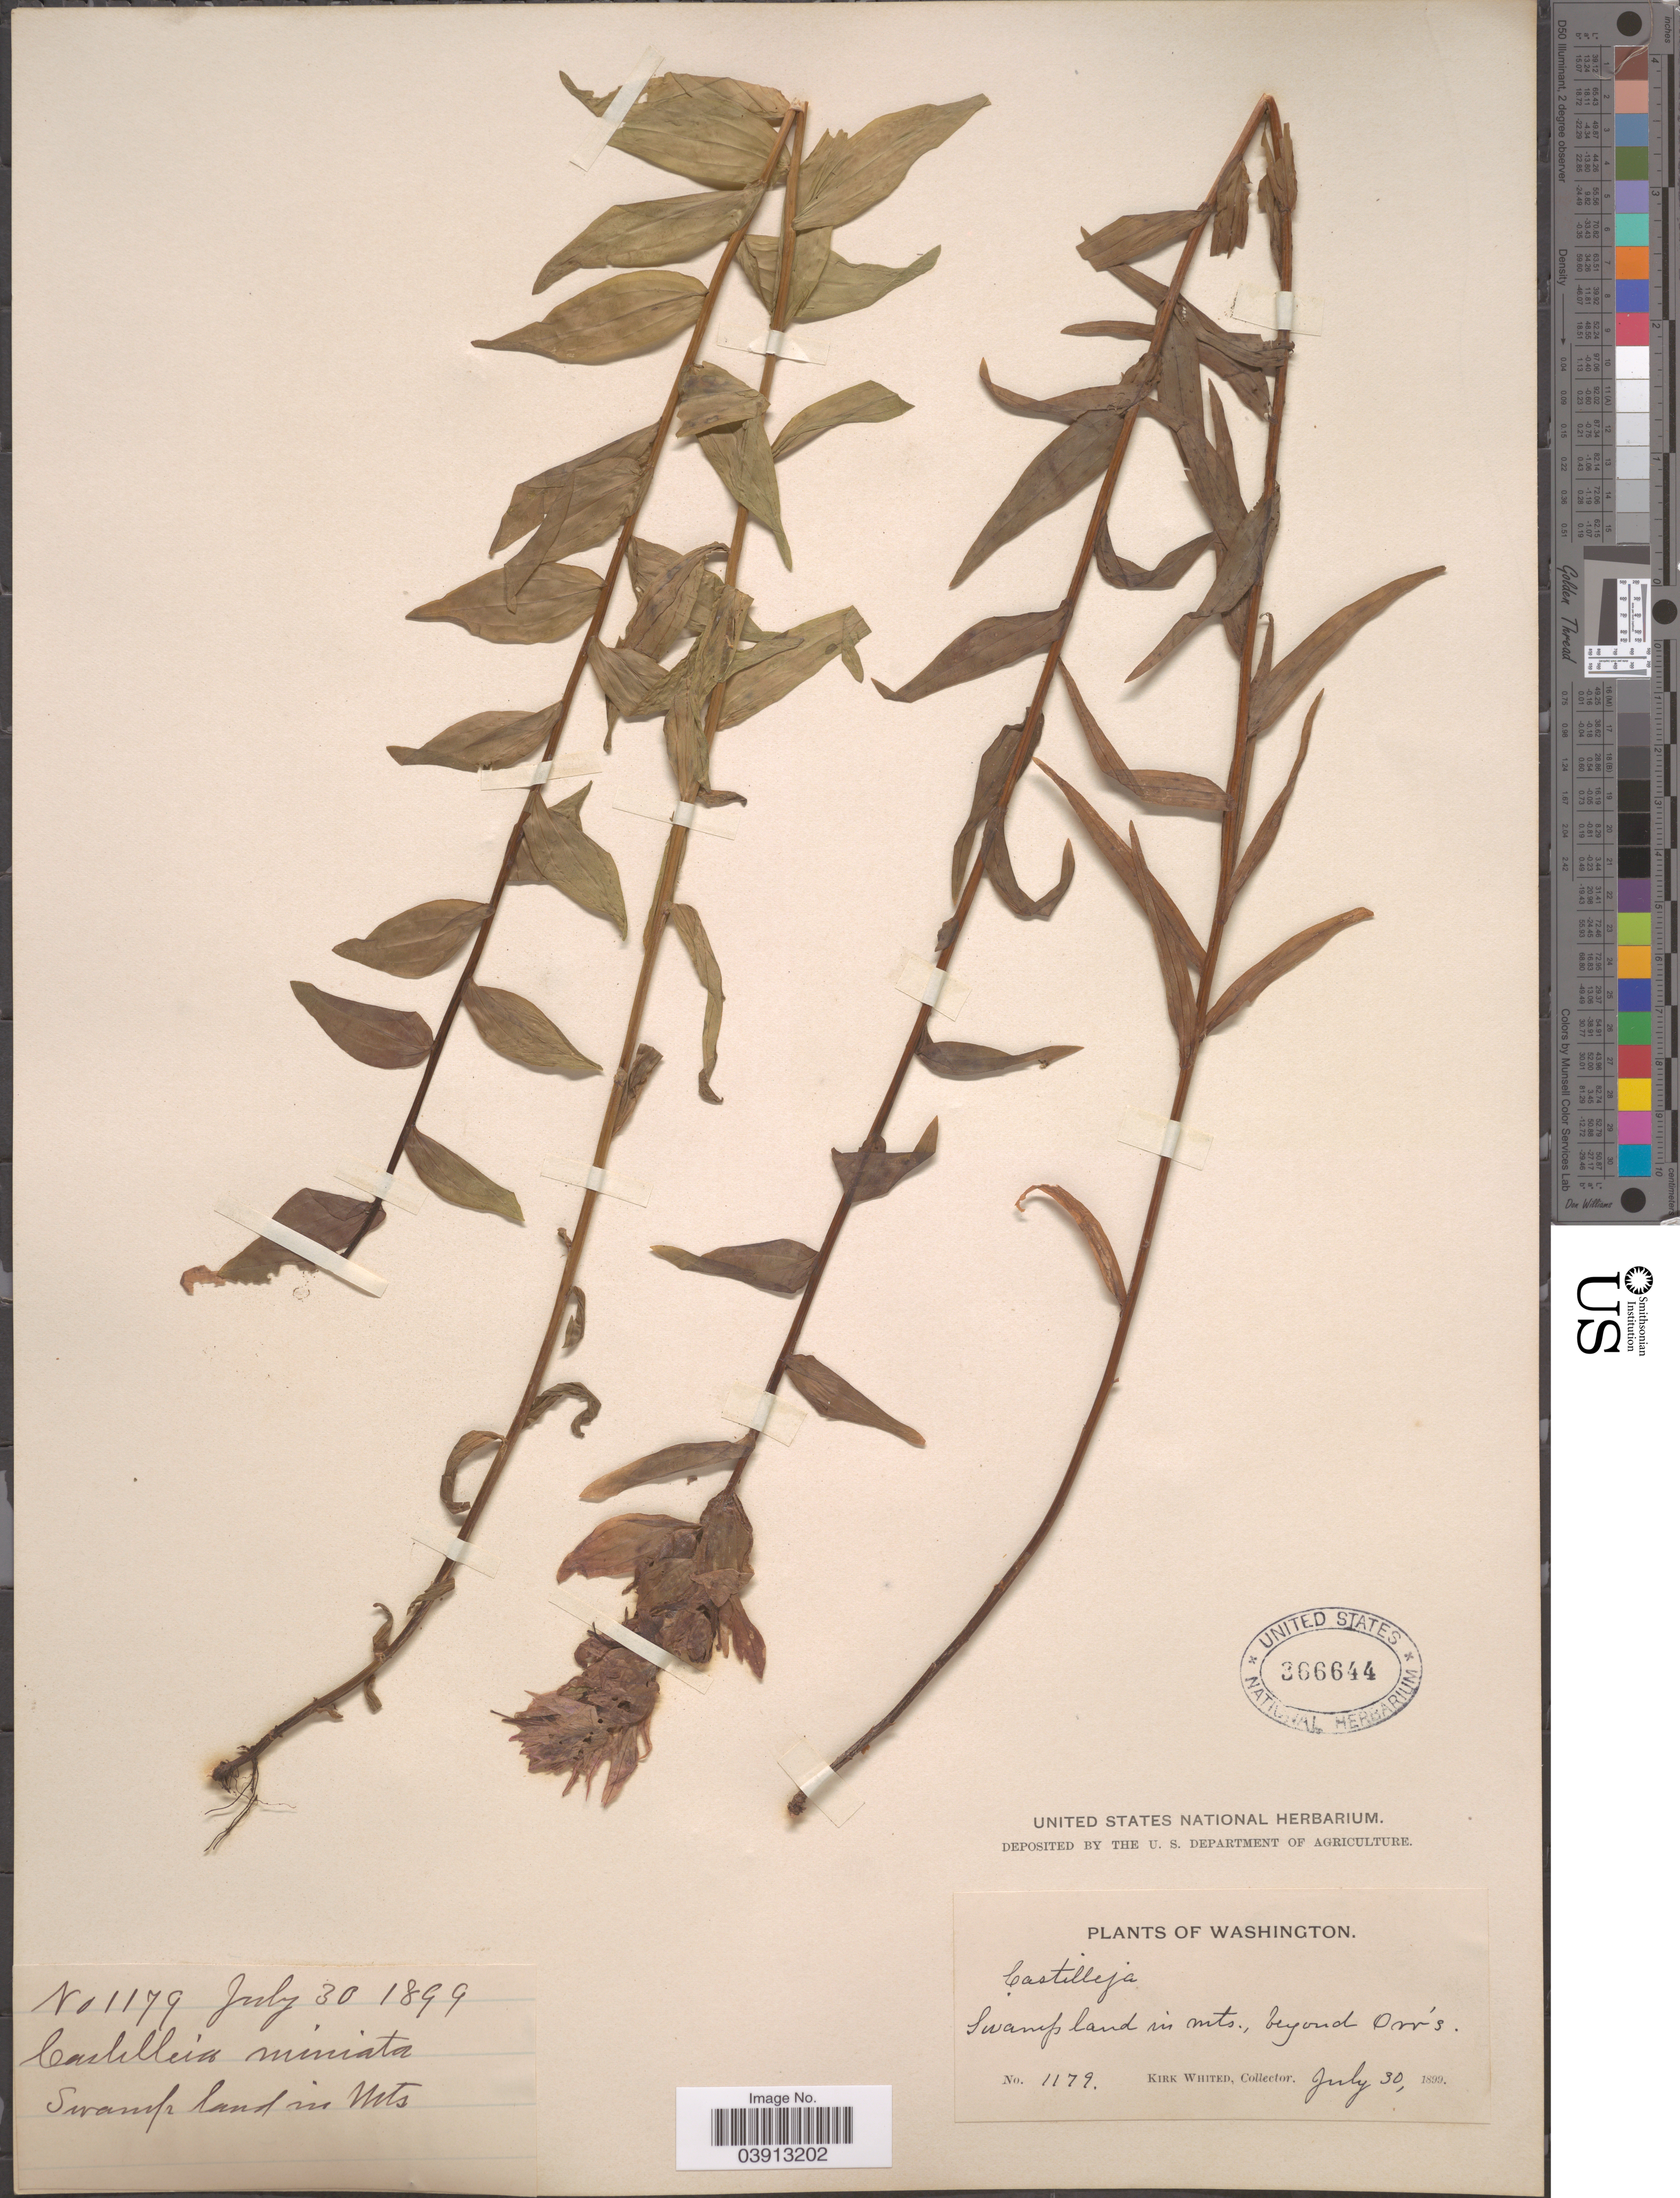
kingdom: Plantae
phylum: Tracheophyta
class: Magnoliopsida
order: Lamiales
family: Orobanchaceae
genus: Castilleja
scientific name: Castilleja miniata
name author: Douglas ex Hook.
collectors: K. Whited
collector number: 1179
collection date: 1899-07-30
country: United States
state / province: Washington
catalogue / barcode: US 366644